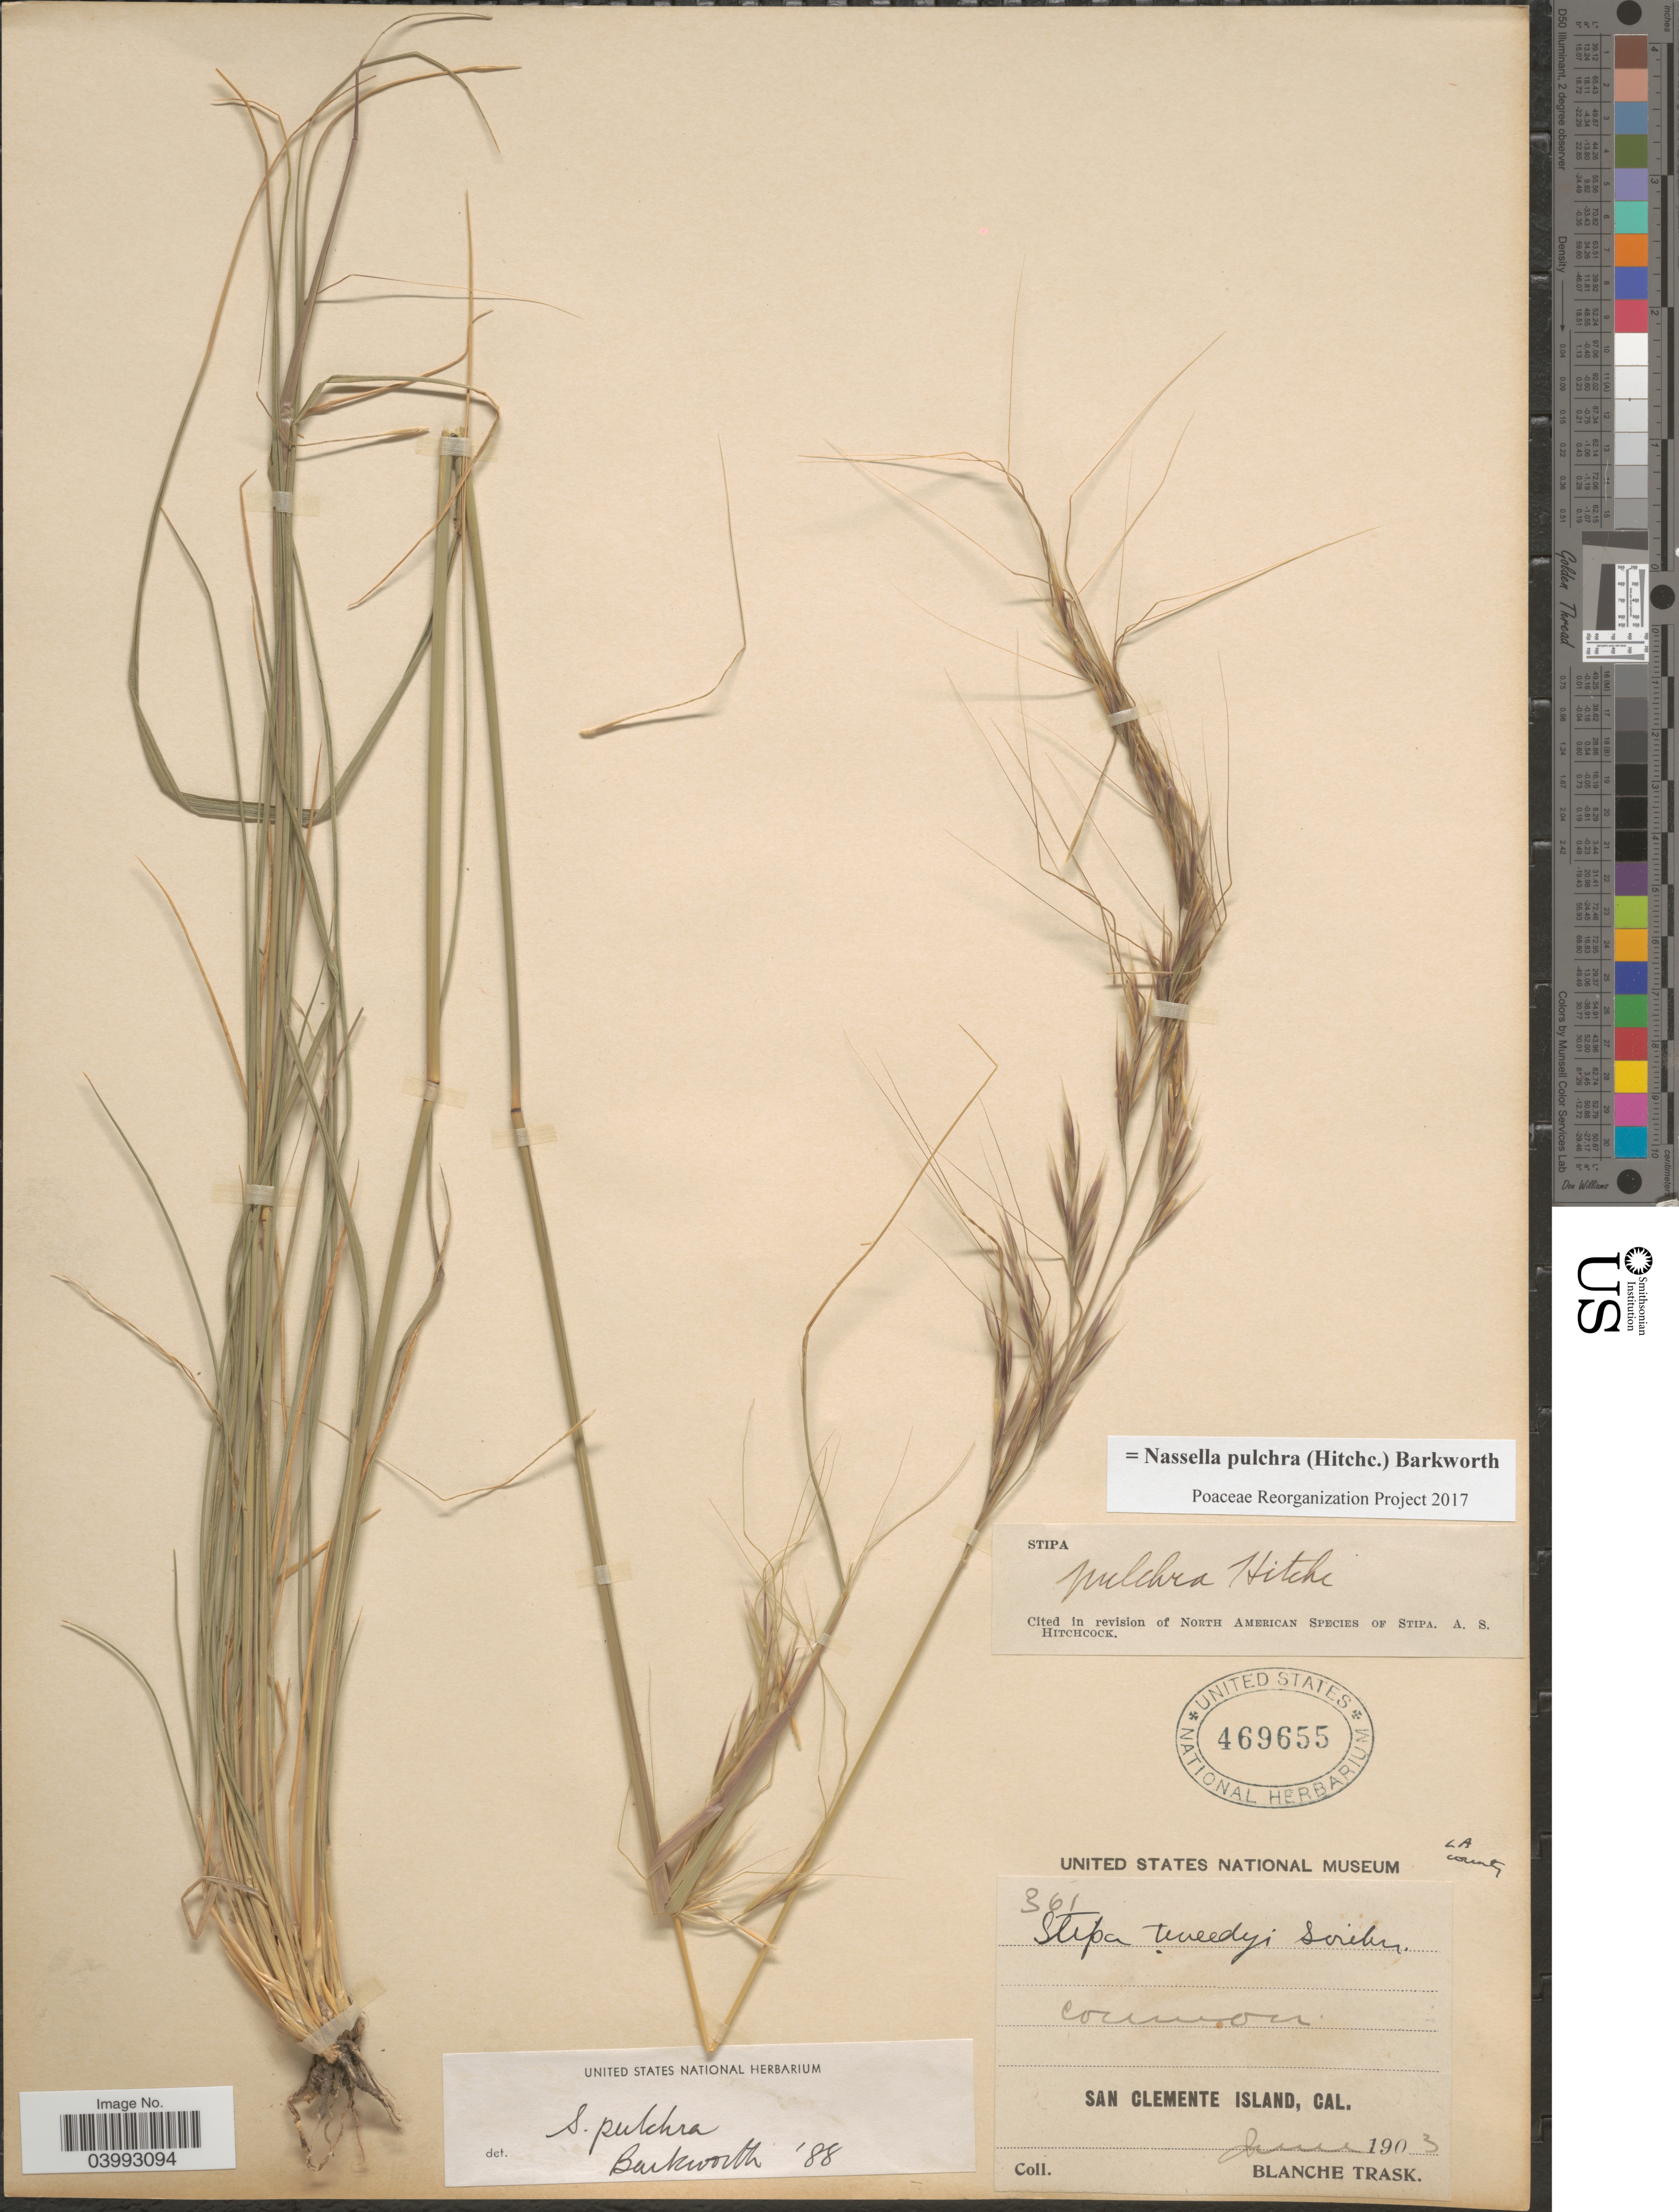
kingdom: Plantae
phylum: Tracheophyta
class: Liliopsida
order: Poales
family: Poaceae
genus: Nassella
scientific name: Nassella pulchra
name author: (Hitchc.) Barkworth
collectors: B. Trask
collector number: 361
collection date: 1903-06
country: United States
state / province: California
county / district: Los Angeles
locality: San Clemente Island. LA county.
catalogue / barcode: US 469655